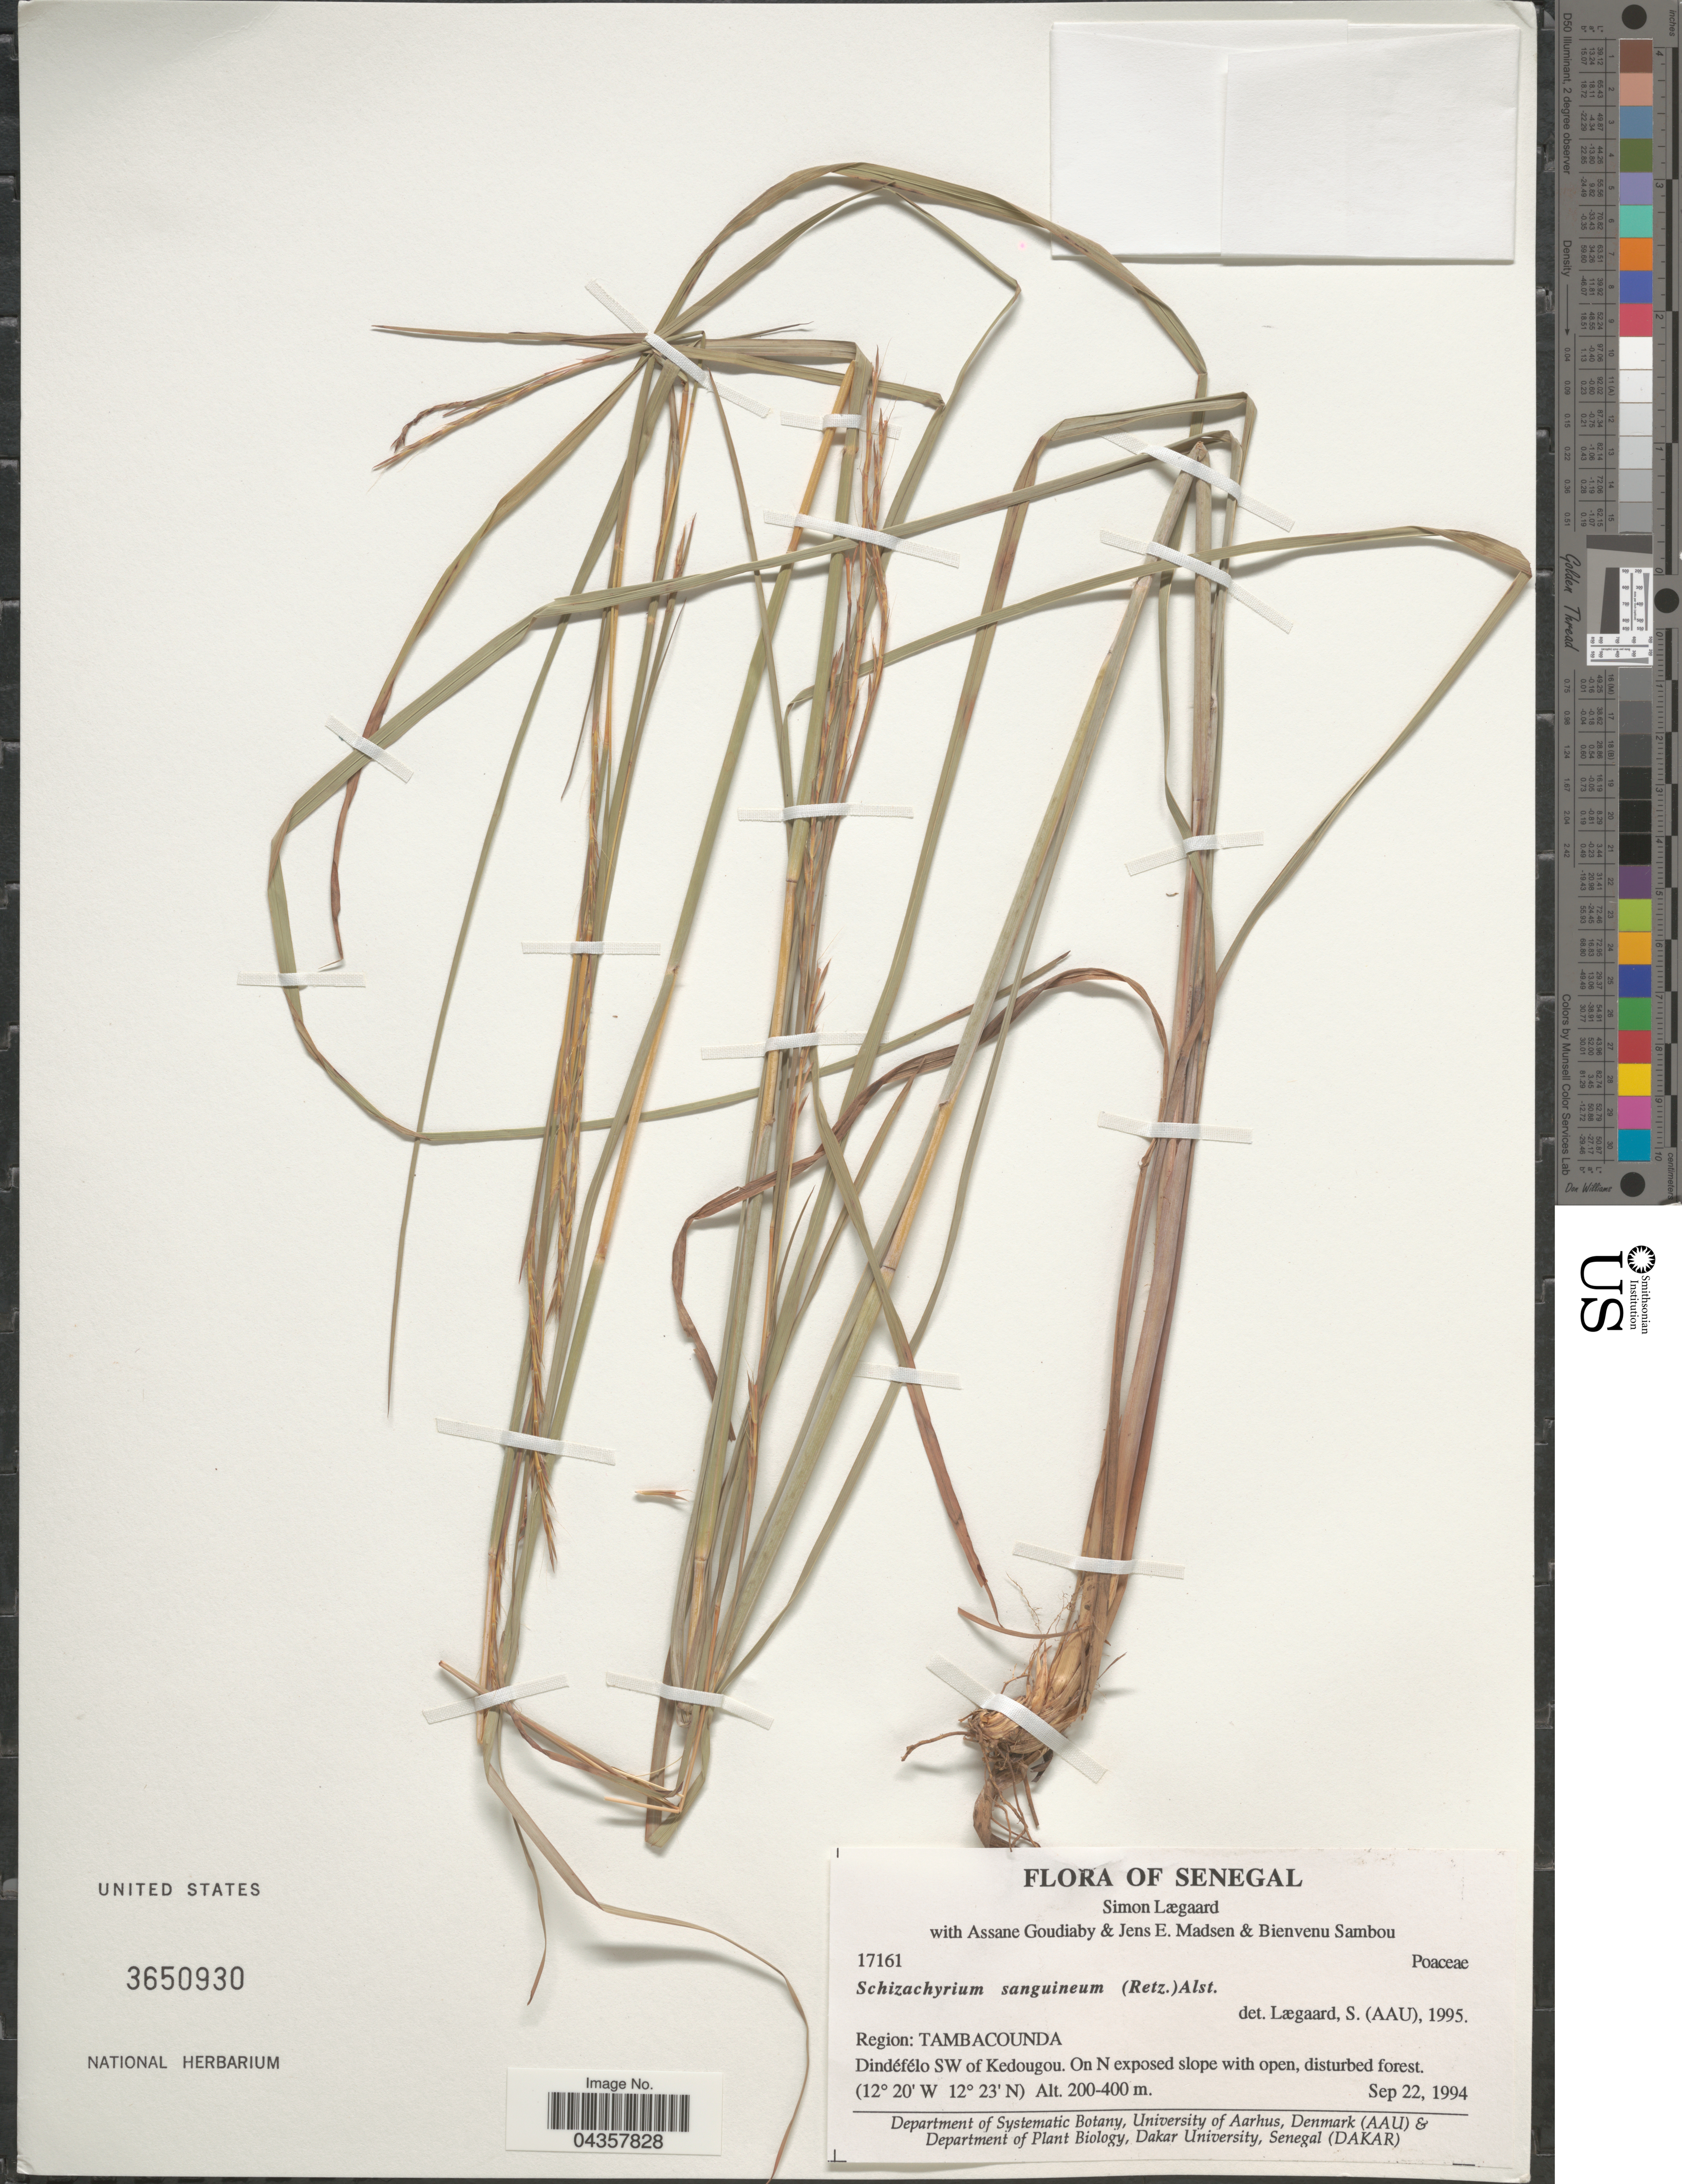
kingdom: Plantae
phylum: Tracheophyta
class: Liliopsida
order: Poales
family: Poaceae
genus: Schizachyrium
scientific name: Schizachyrium sanguineum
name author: (Retz.) Alston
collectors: A. Goudiaby, J. E. Madsen & B. Sambou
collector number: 17161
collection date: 1994-09-22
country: Senegal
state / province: Tambacounda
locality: Region: Tambacounda. Dindéfélo SW of Kedougou. On N exposed slope with open, disturbed forest.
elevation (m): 200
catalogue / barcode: US 3650930